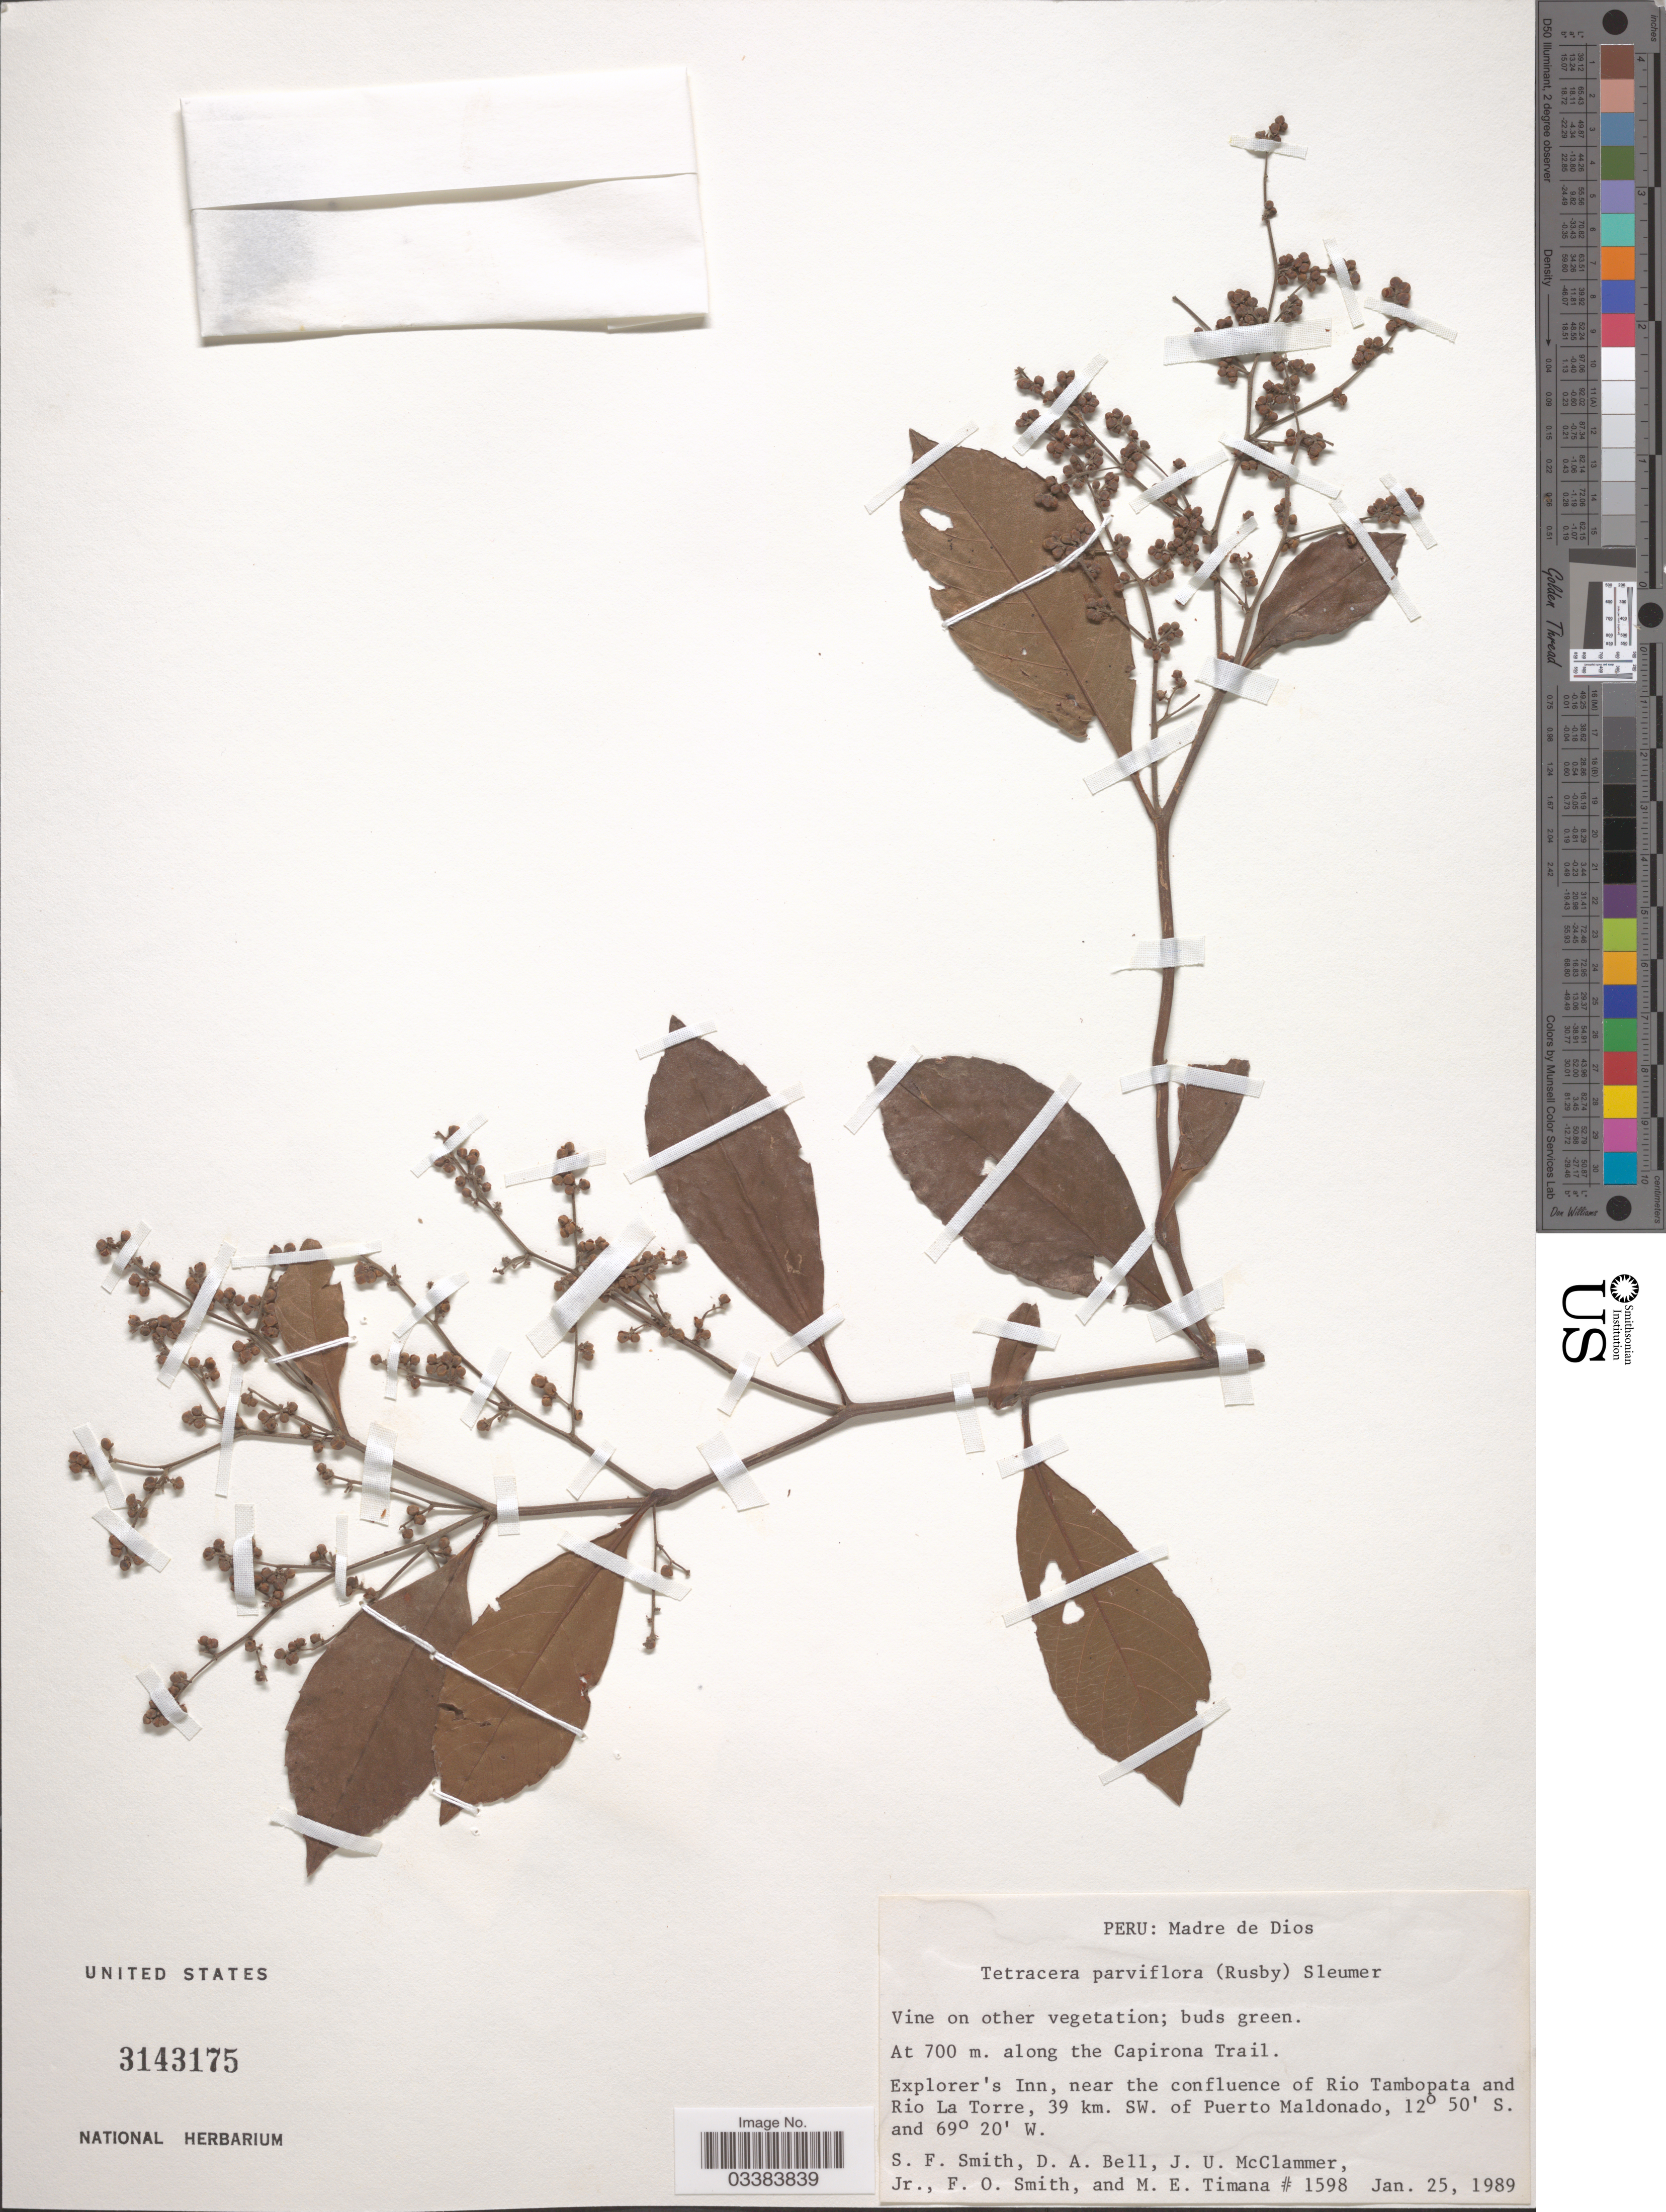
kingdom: Plantae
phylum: Tracheophyta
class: Magnoliopsida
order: Dilleniales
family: Dilleniaceae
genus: Tetracera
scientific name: Tetracera parviflora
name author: (Rusby) Sleumer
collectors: S.F. Smith, D. A. Bell, J. McClammer Jr. & F. Smith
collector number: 1598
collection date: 1989-01-25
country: Peru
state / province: Madre de Dios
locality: At 700 m. along the Capirona Trail. Explorer's Inn, near the confluence of Rio Tambopata and Rio La Torre, 39 km. SW. of Puerto Maldonado.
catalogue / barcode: US 3143175